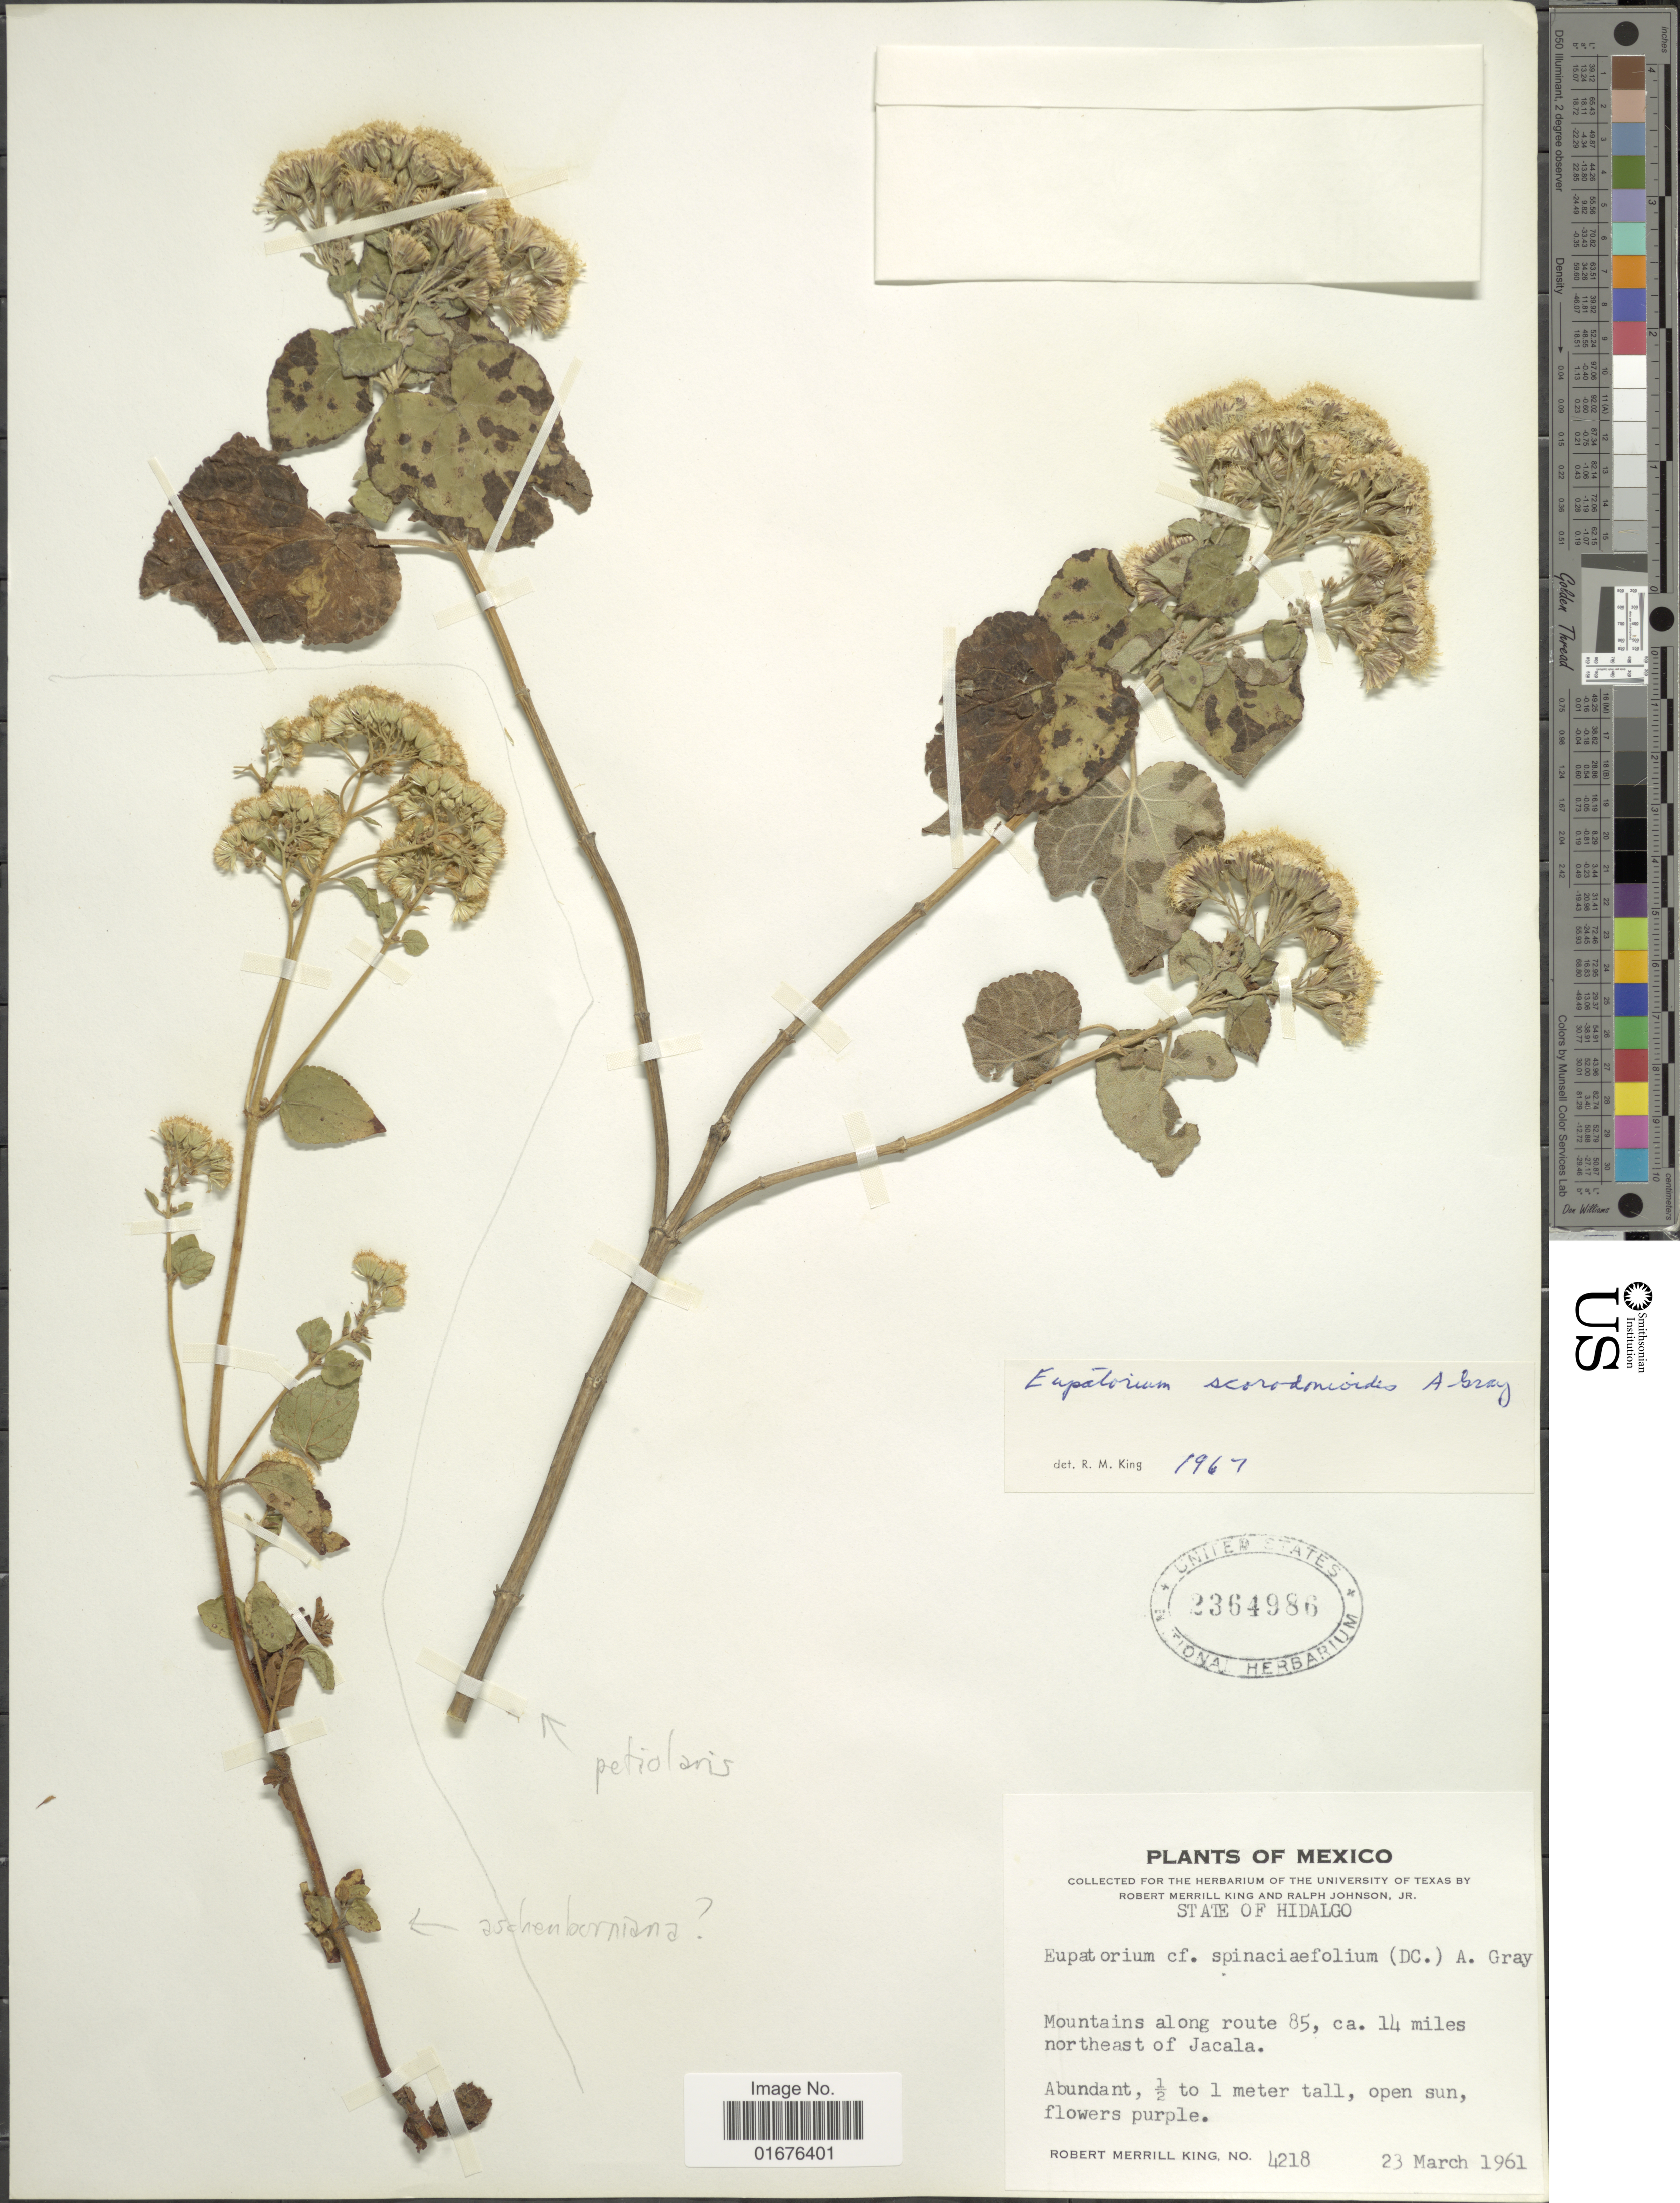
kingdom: Plantae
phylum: Tracheophyta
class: Magnoliopsida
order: Asterales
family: Asteraceae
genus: Ageratina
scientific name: Ageratina petiolaris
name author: (Moc. & Sessé ex DC.) R.M. King & H. Rob.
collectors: R. M. King & R. Johnson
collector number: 4218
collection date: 1961-03-23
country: Mexico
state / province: Hidalgo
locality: Mountains along route 85, ca. 14 miles northeast of Jacala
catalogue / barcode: US 2364986